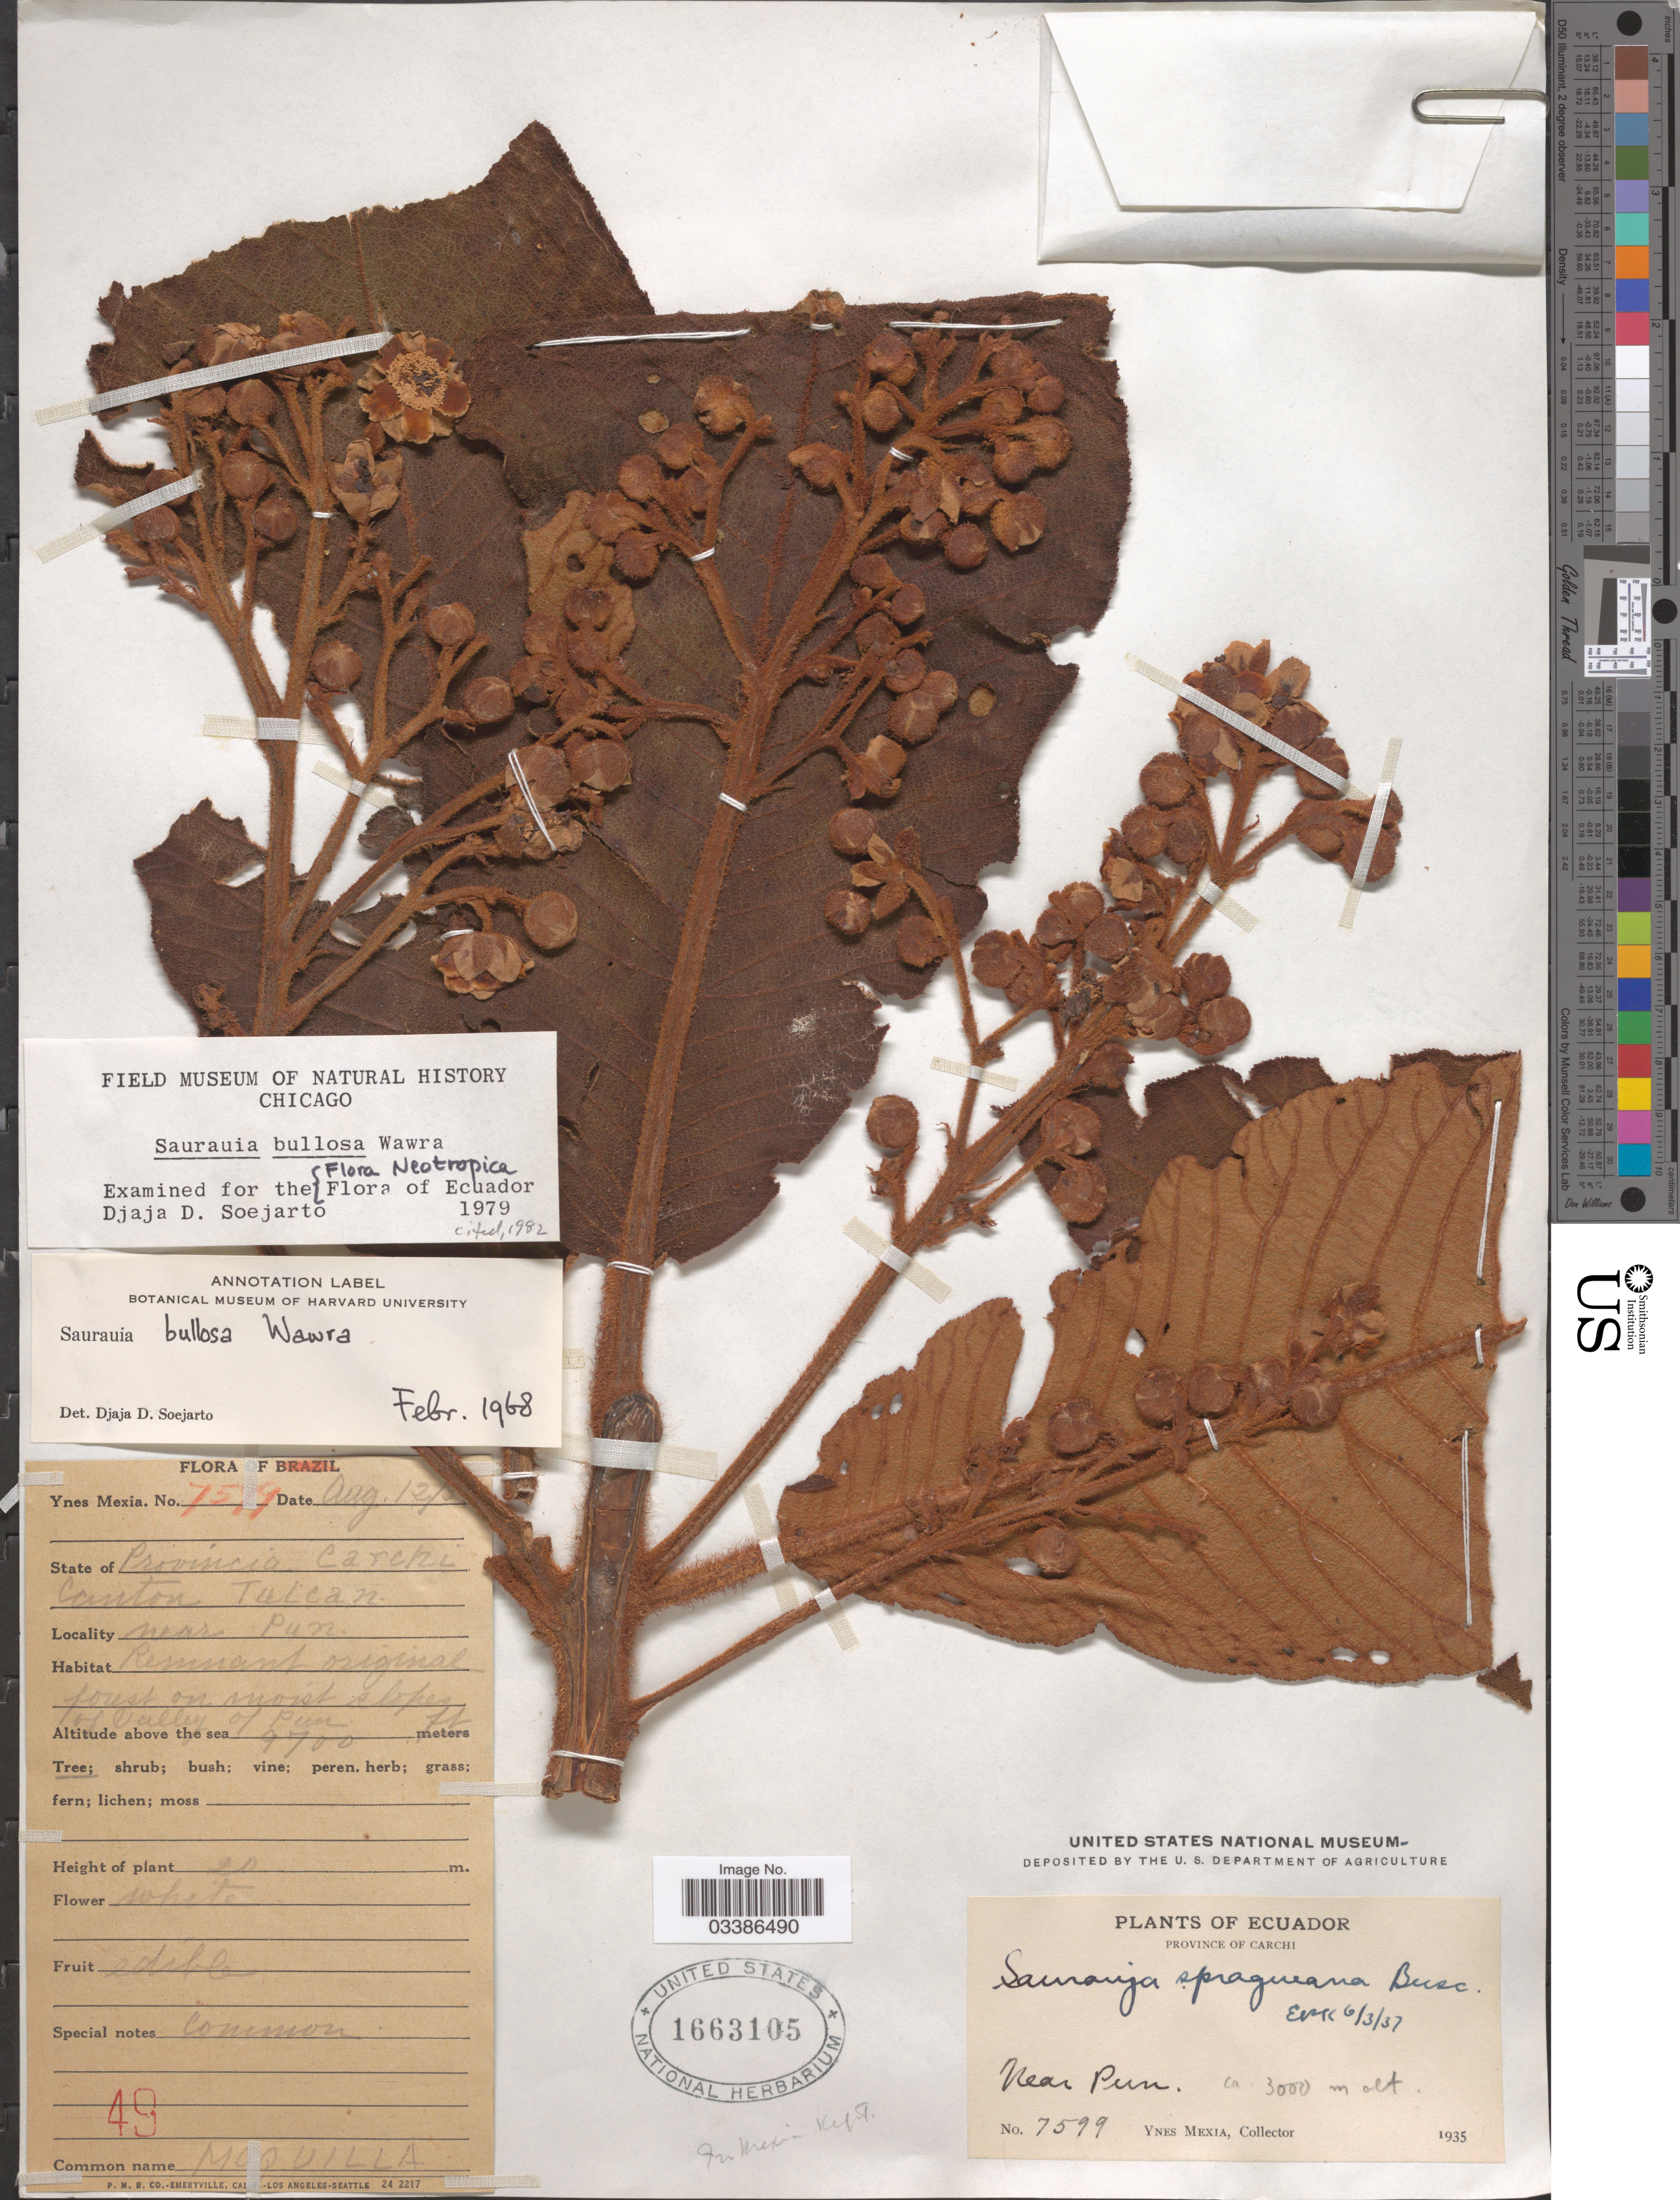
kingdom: Plantae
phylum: Tracheophyta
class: Magnoliopsida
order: Ericales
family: Actinidiaceae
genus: Saurauia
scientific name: Saurauia bullosa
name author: Wawra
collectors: Y. Mexia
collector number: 7599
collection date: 1935-08-12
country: Ecuador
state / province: Carchi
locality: Near Pun. Canton Tulcan.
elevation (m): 2957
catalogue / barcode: US 1663105